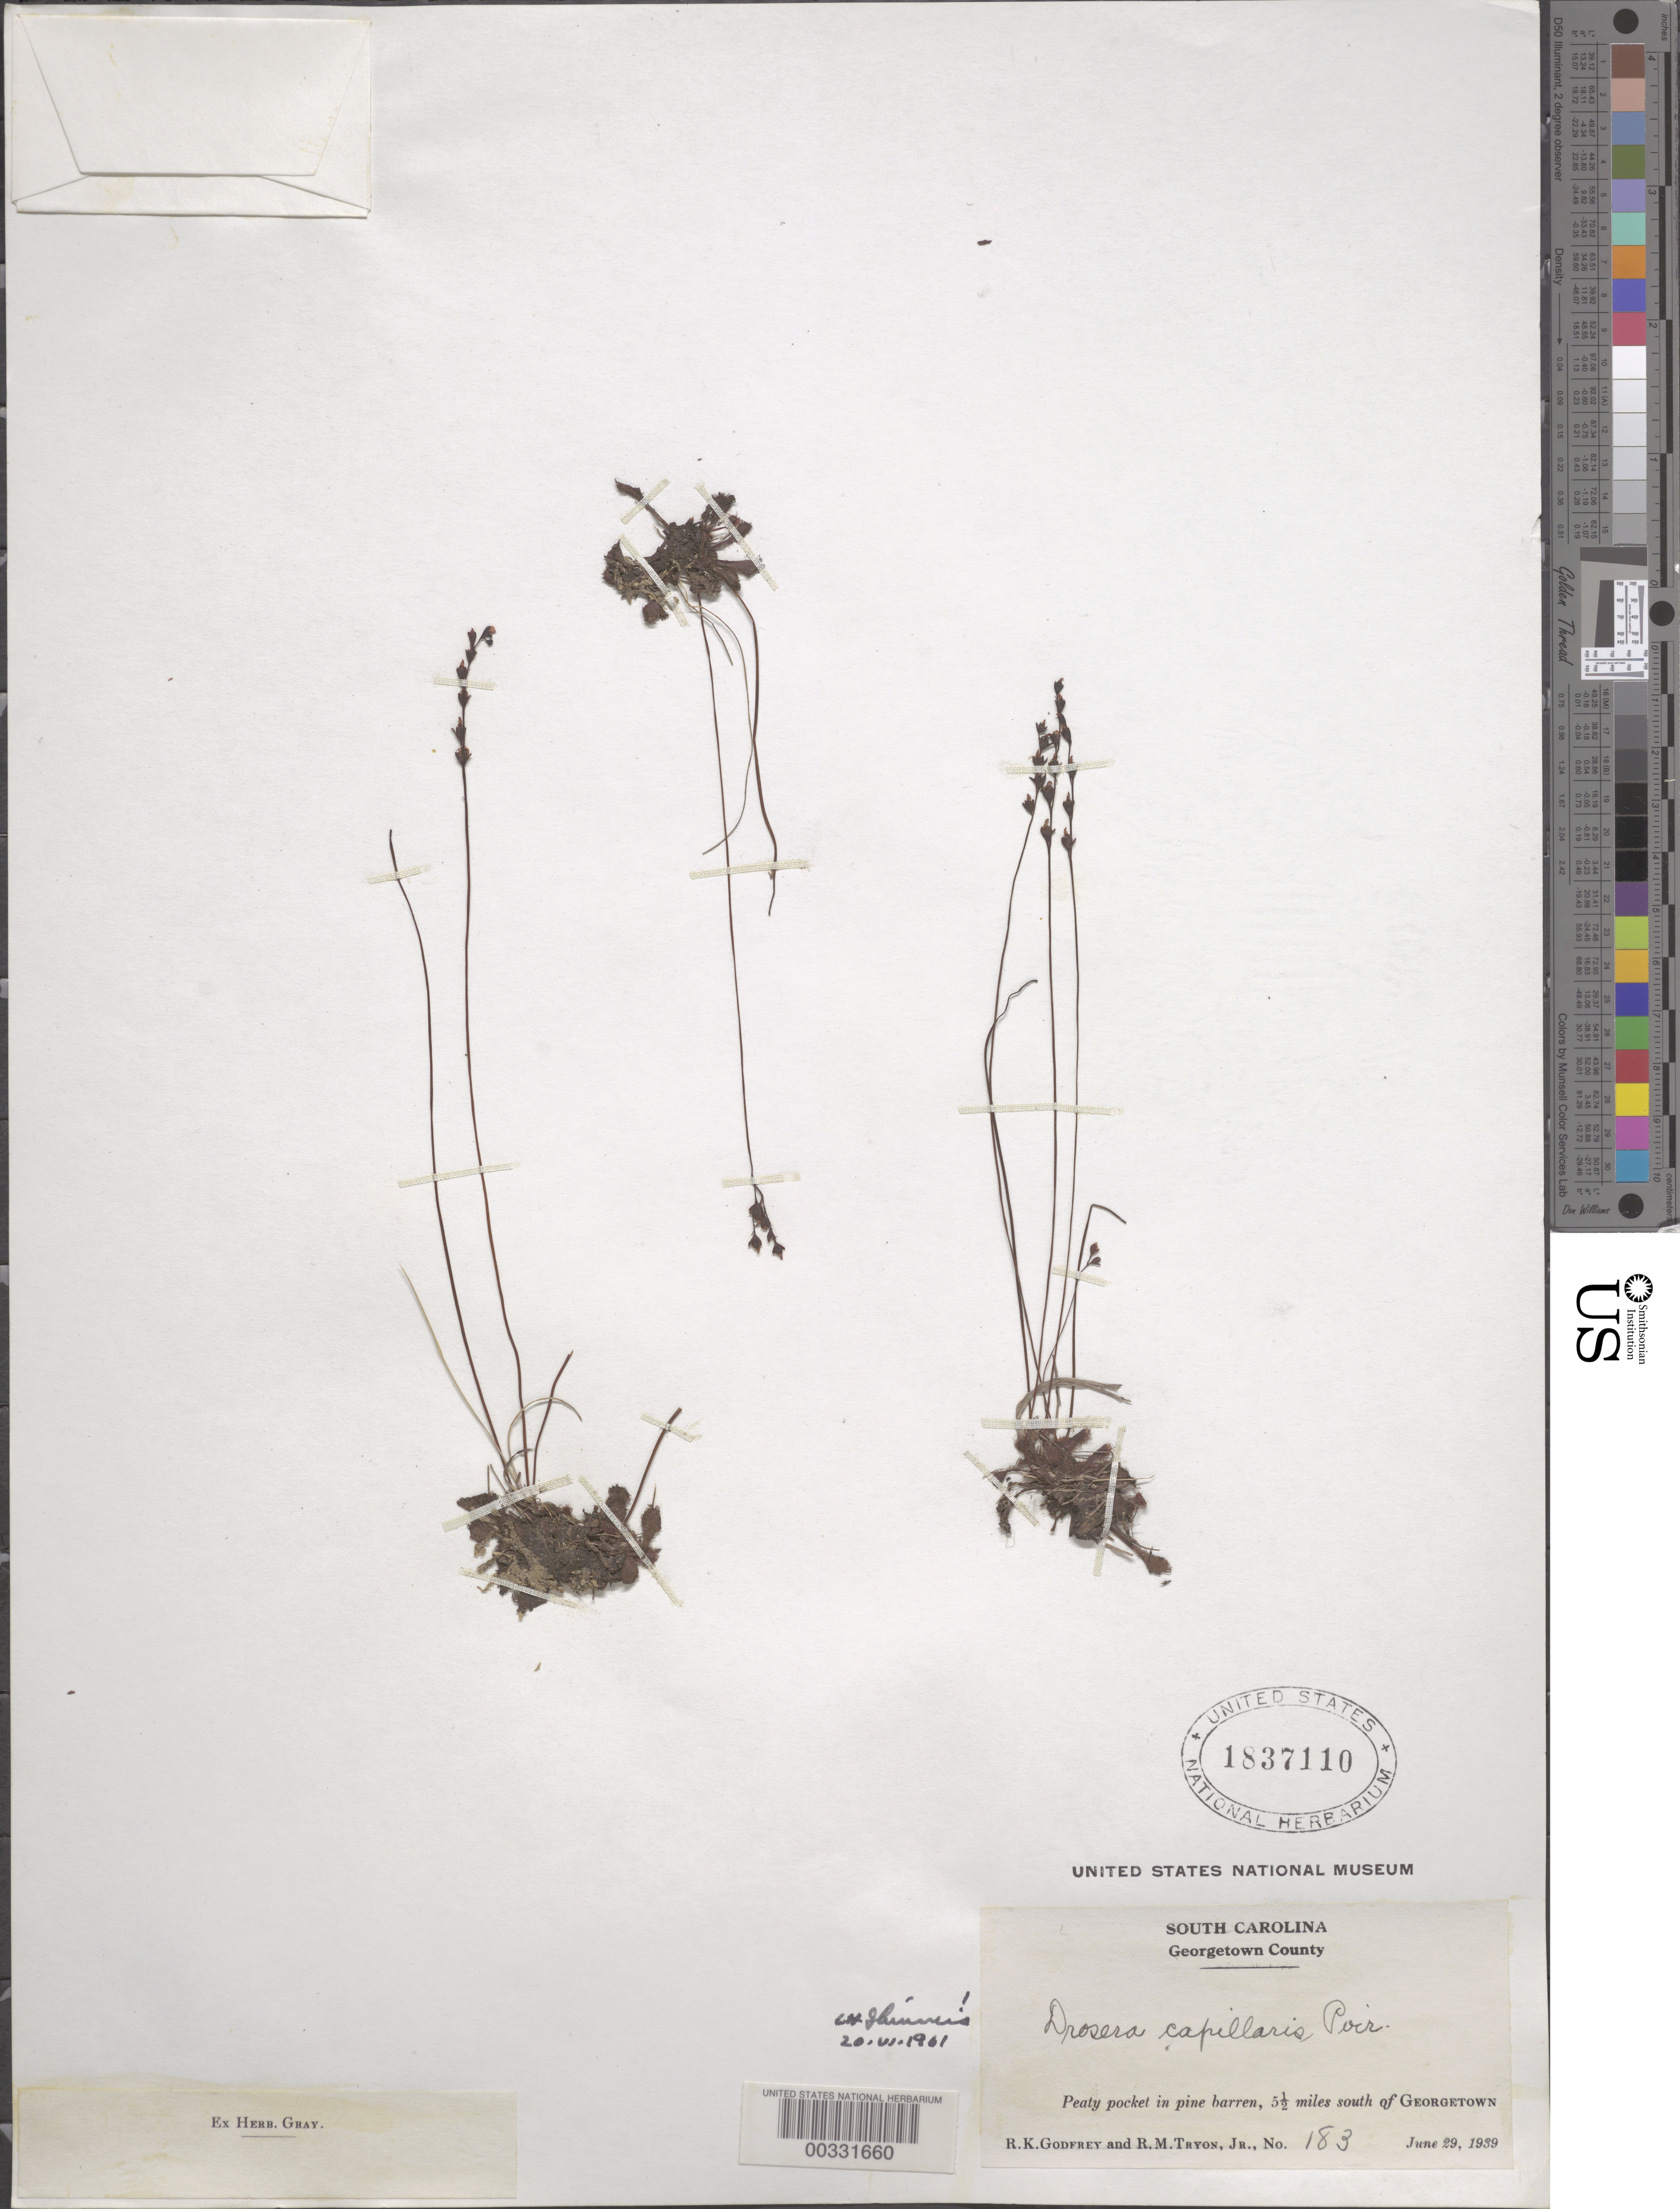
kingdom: Plantae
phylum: Tracheophyta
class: Magnoliopsida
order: Caryophyllales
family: Droseraceae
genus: Drosera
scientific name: Drosera capillaris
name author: Poir.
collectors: R. K. Godfrey & R. M. Tryon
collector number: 183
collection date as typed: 29 Jun 1939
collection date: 1939-06-29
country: United States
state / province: South Carolina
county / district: Georgetown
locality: S of georgetown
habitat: Peaty pocket in pine barren.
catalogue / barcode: US 1837110